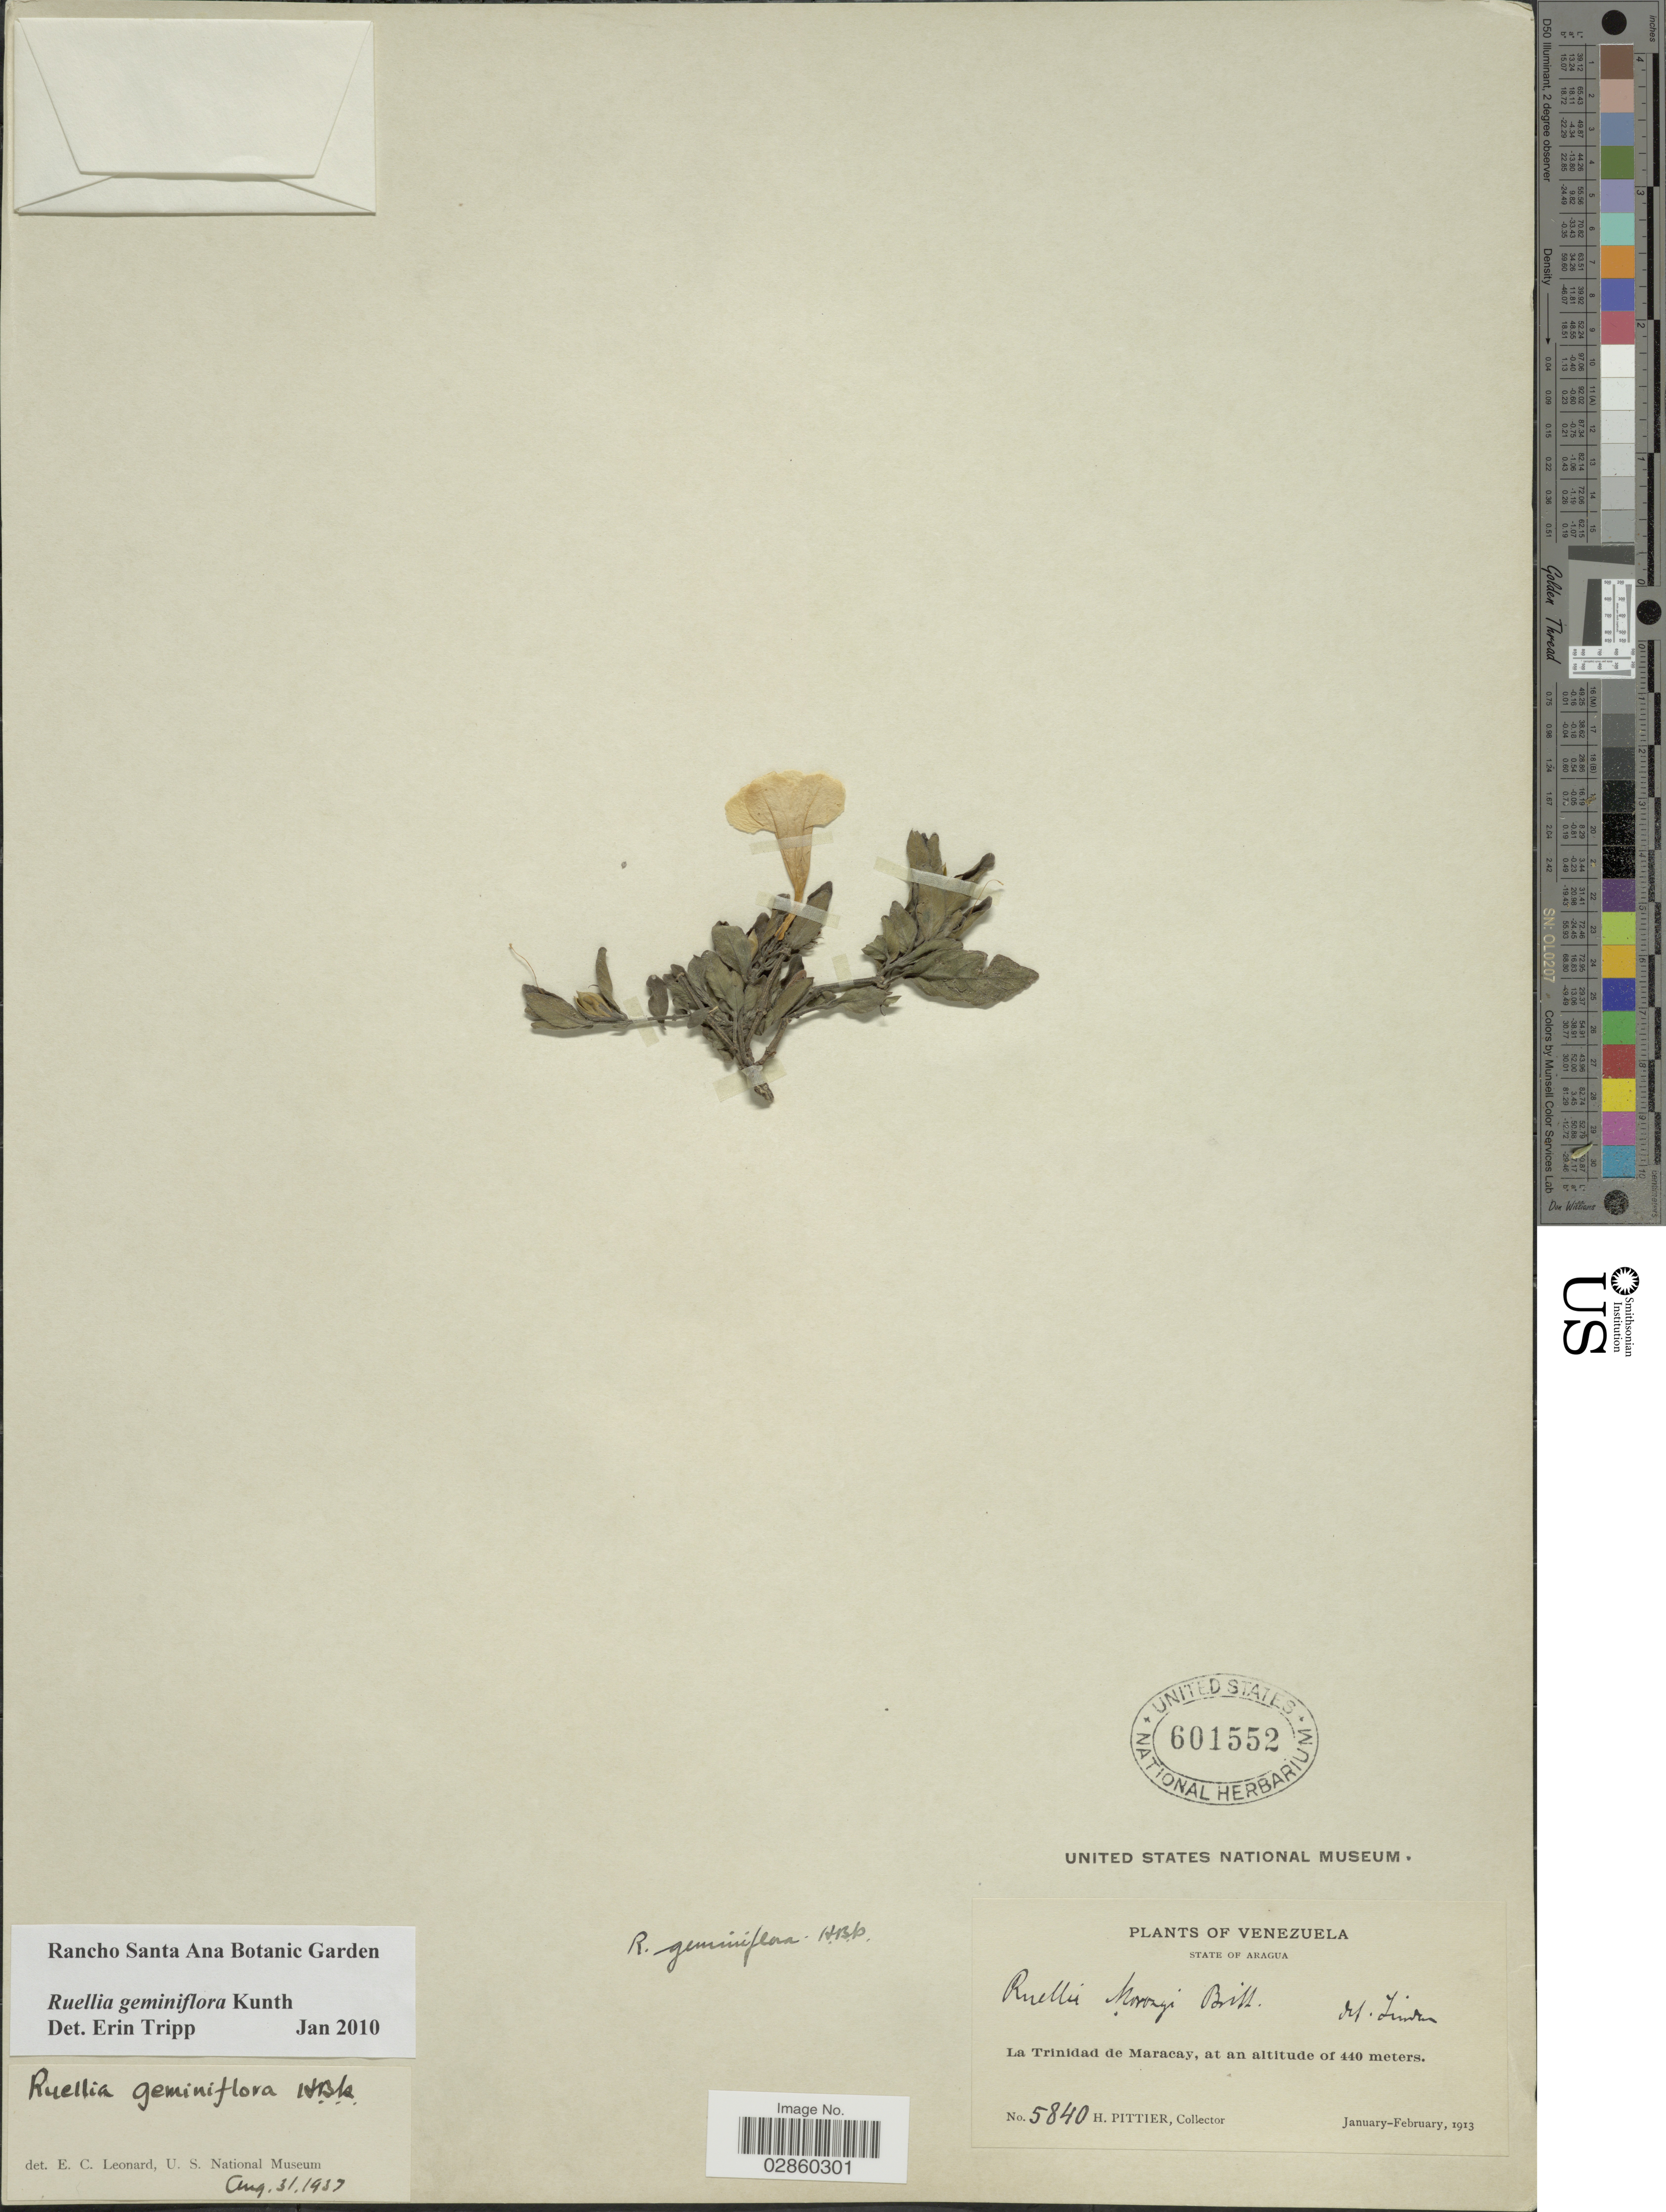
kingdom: Plantae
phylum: Tracheophyta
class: Magnoliopsida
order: Lamiales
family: Acanthaceae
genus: Ruellia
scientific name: Ruellia geminiflora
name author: Kunth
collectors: H. F. Pittier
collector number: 5840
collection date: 1913-01/1913-02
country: Venezuela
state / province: Aragua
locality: La Trinidad de Maracay.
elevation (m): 440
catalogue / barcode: US 601552